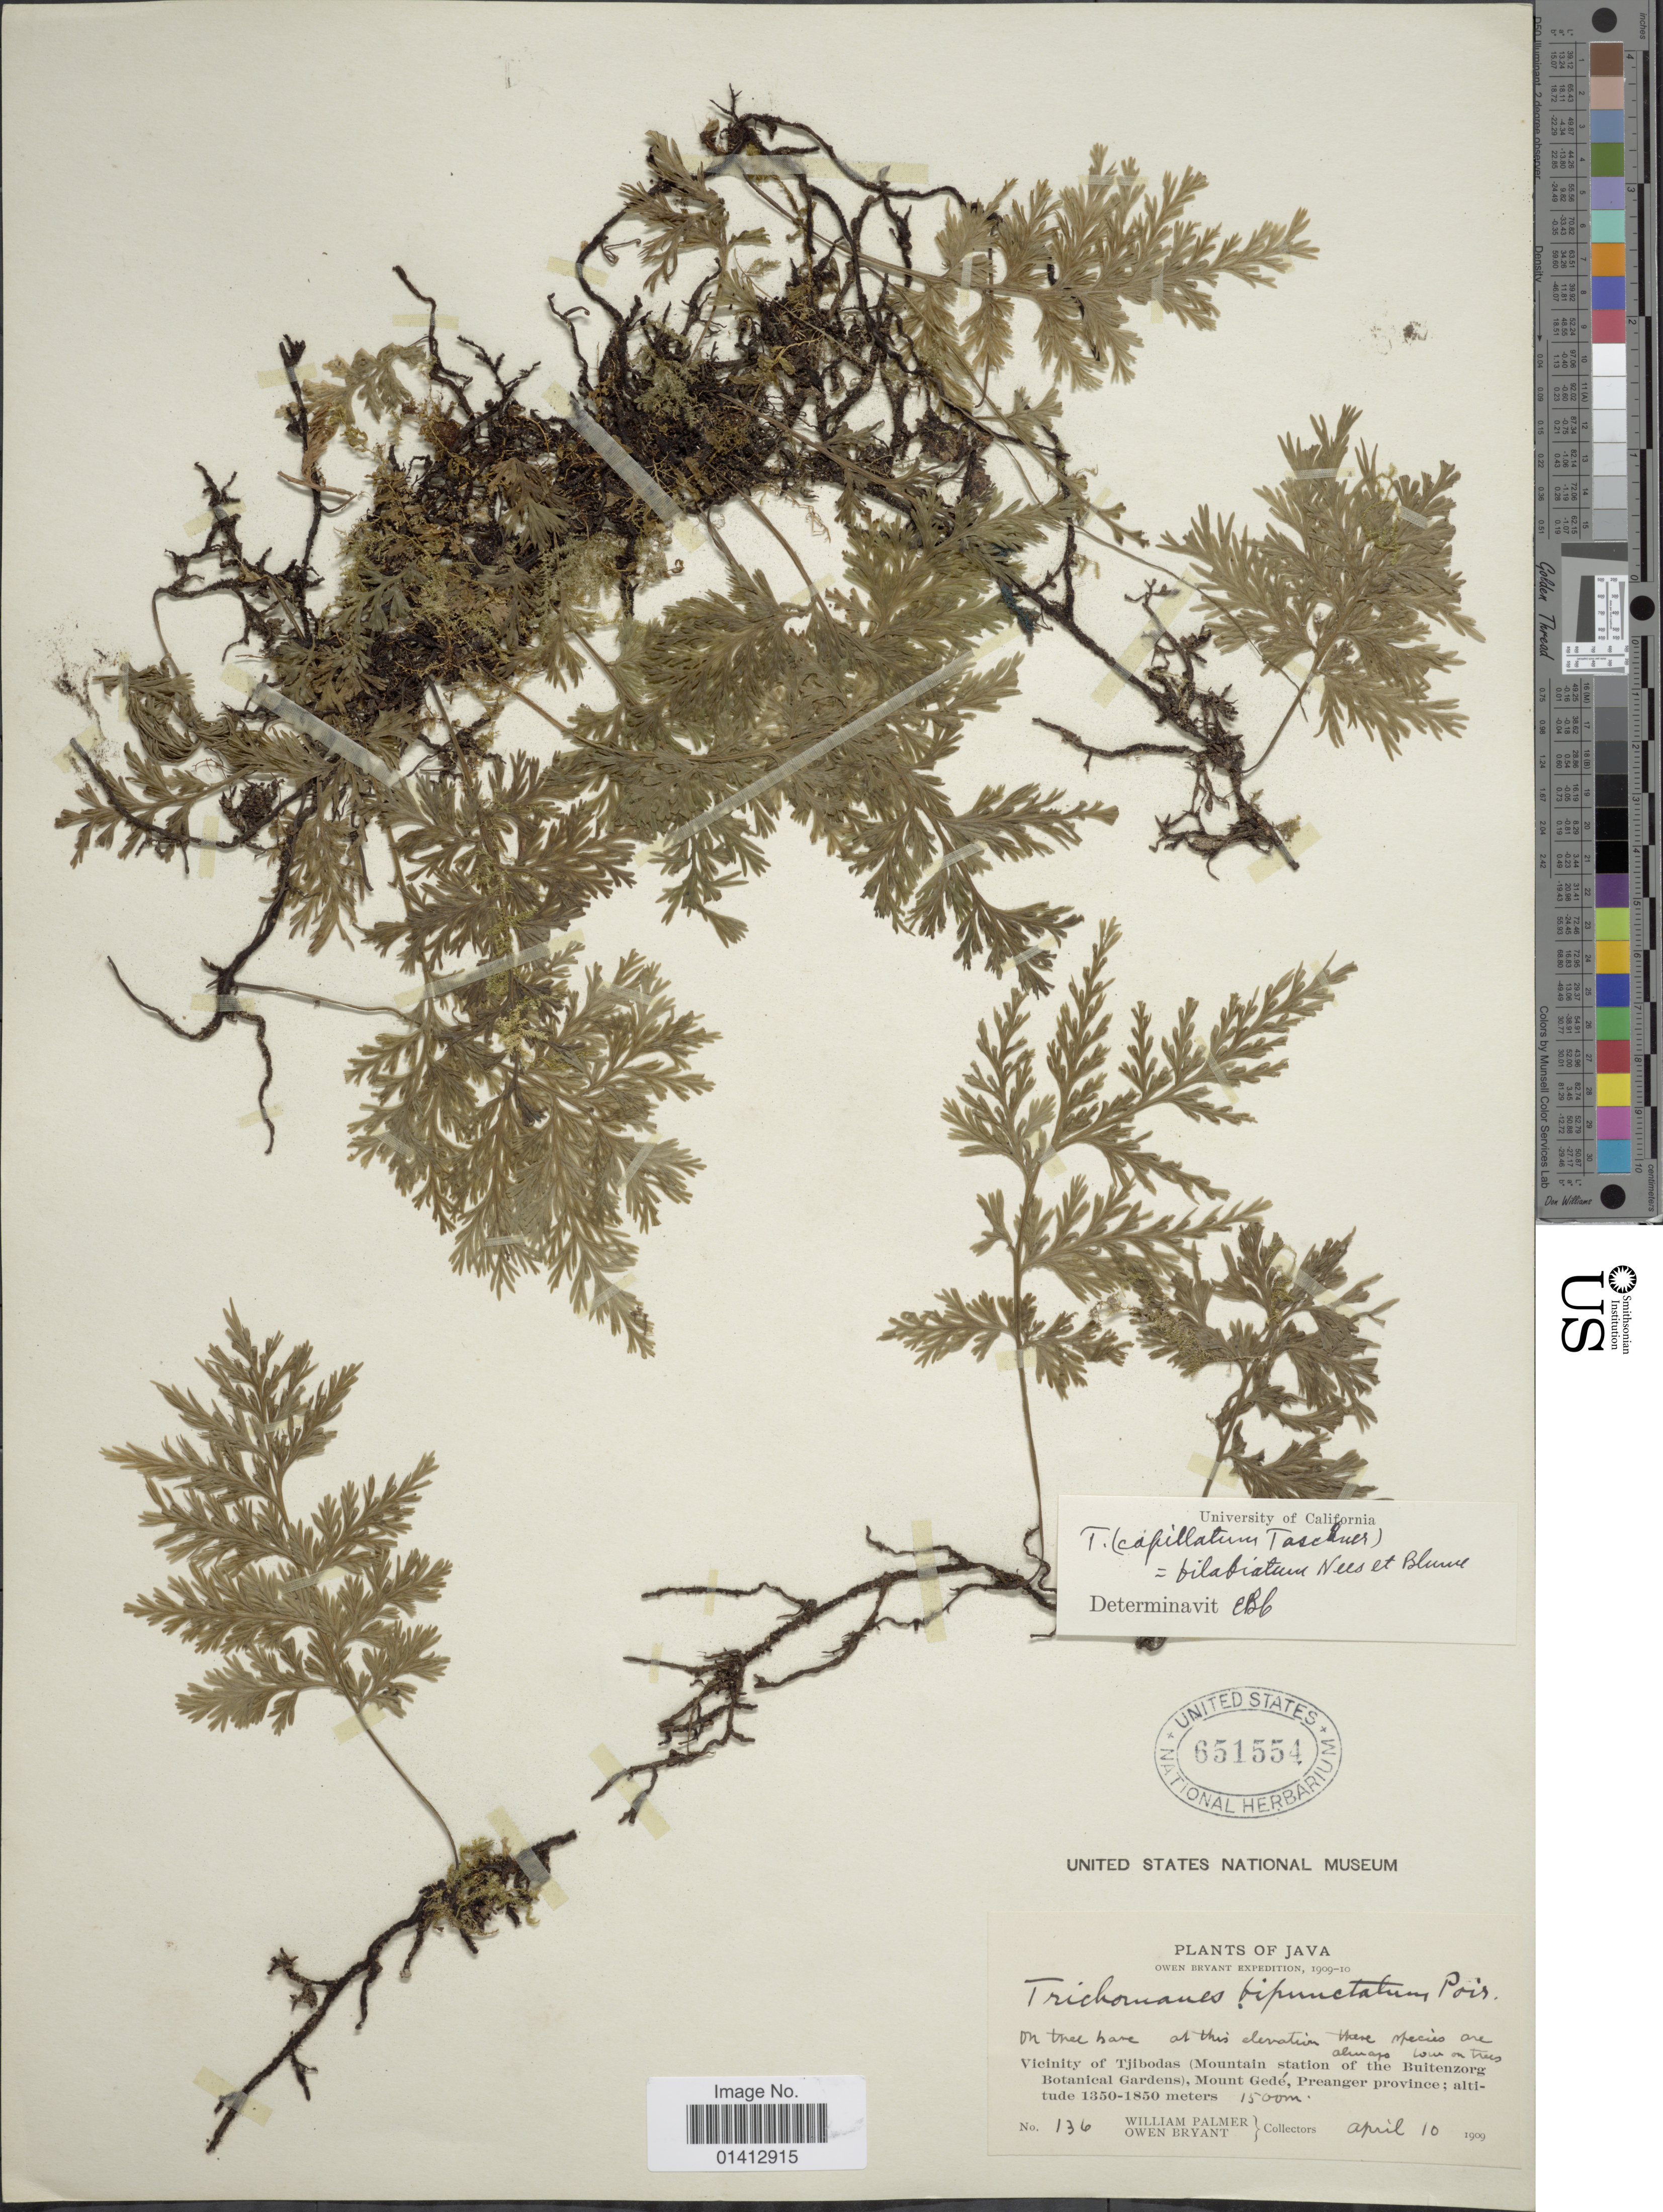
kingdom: Plantae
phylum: Tracheophyta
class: Polypodiopsida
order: Hymenophyllales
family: Hymenophyllaceae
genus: Crepidomanes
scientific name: Crepidomanes bilabiatum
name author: (Nees ex Blume) Copel.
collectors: W. Palmer & O. Bryant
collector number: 136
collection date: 1909-04-10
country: Indonesia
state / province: Java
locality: Vicinity of Tjibodas (Mountain station of the Buitenzorg Botanical Gardens), Mount Gedé, Preanger province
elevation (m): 1350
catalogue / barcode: US 651554